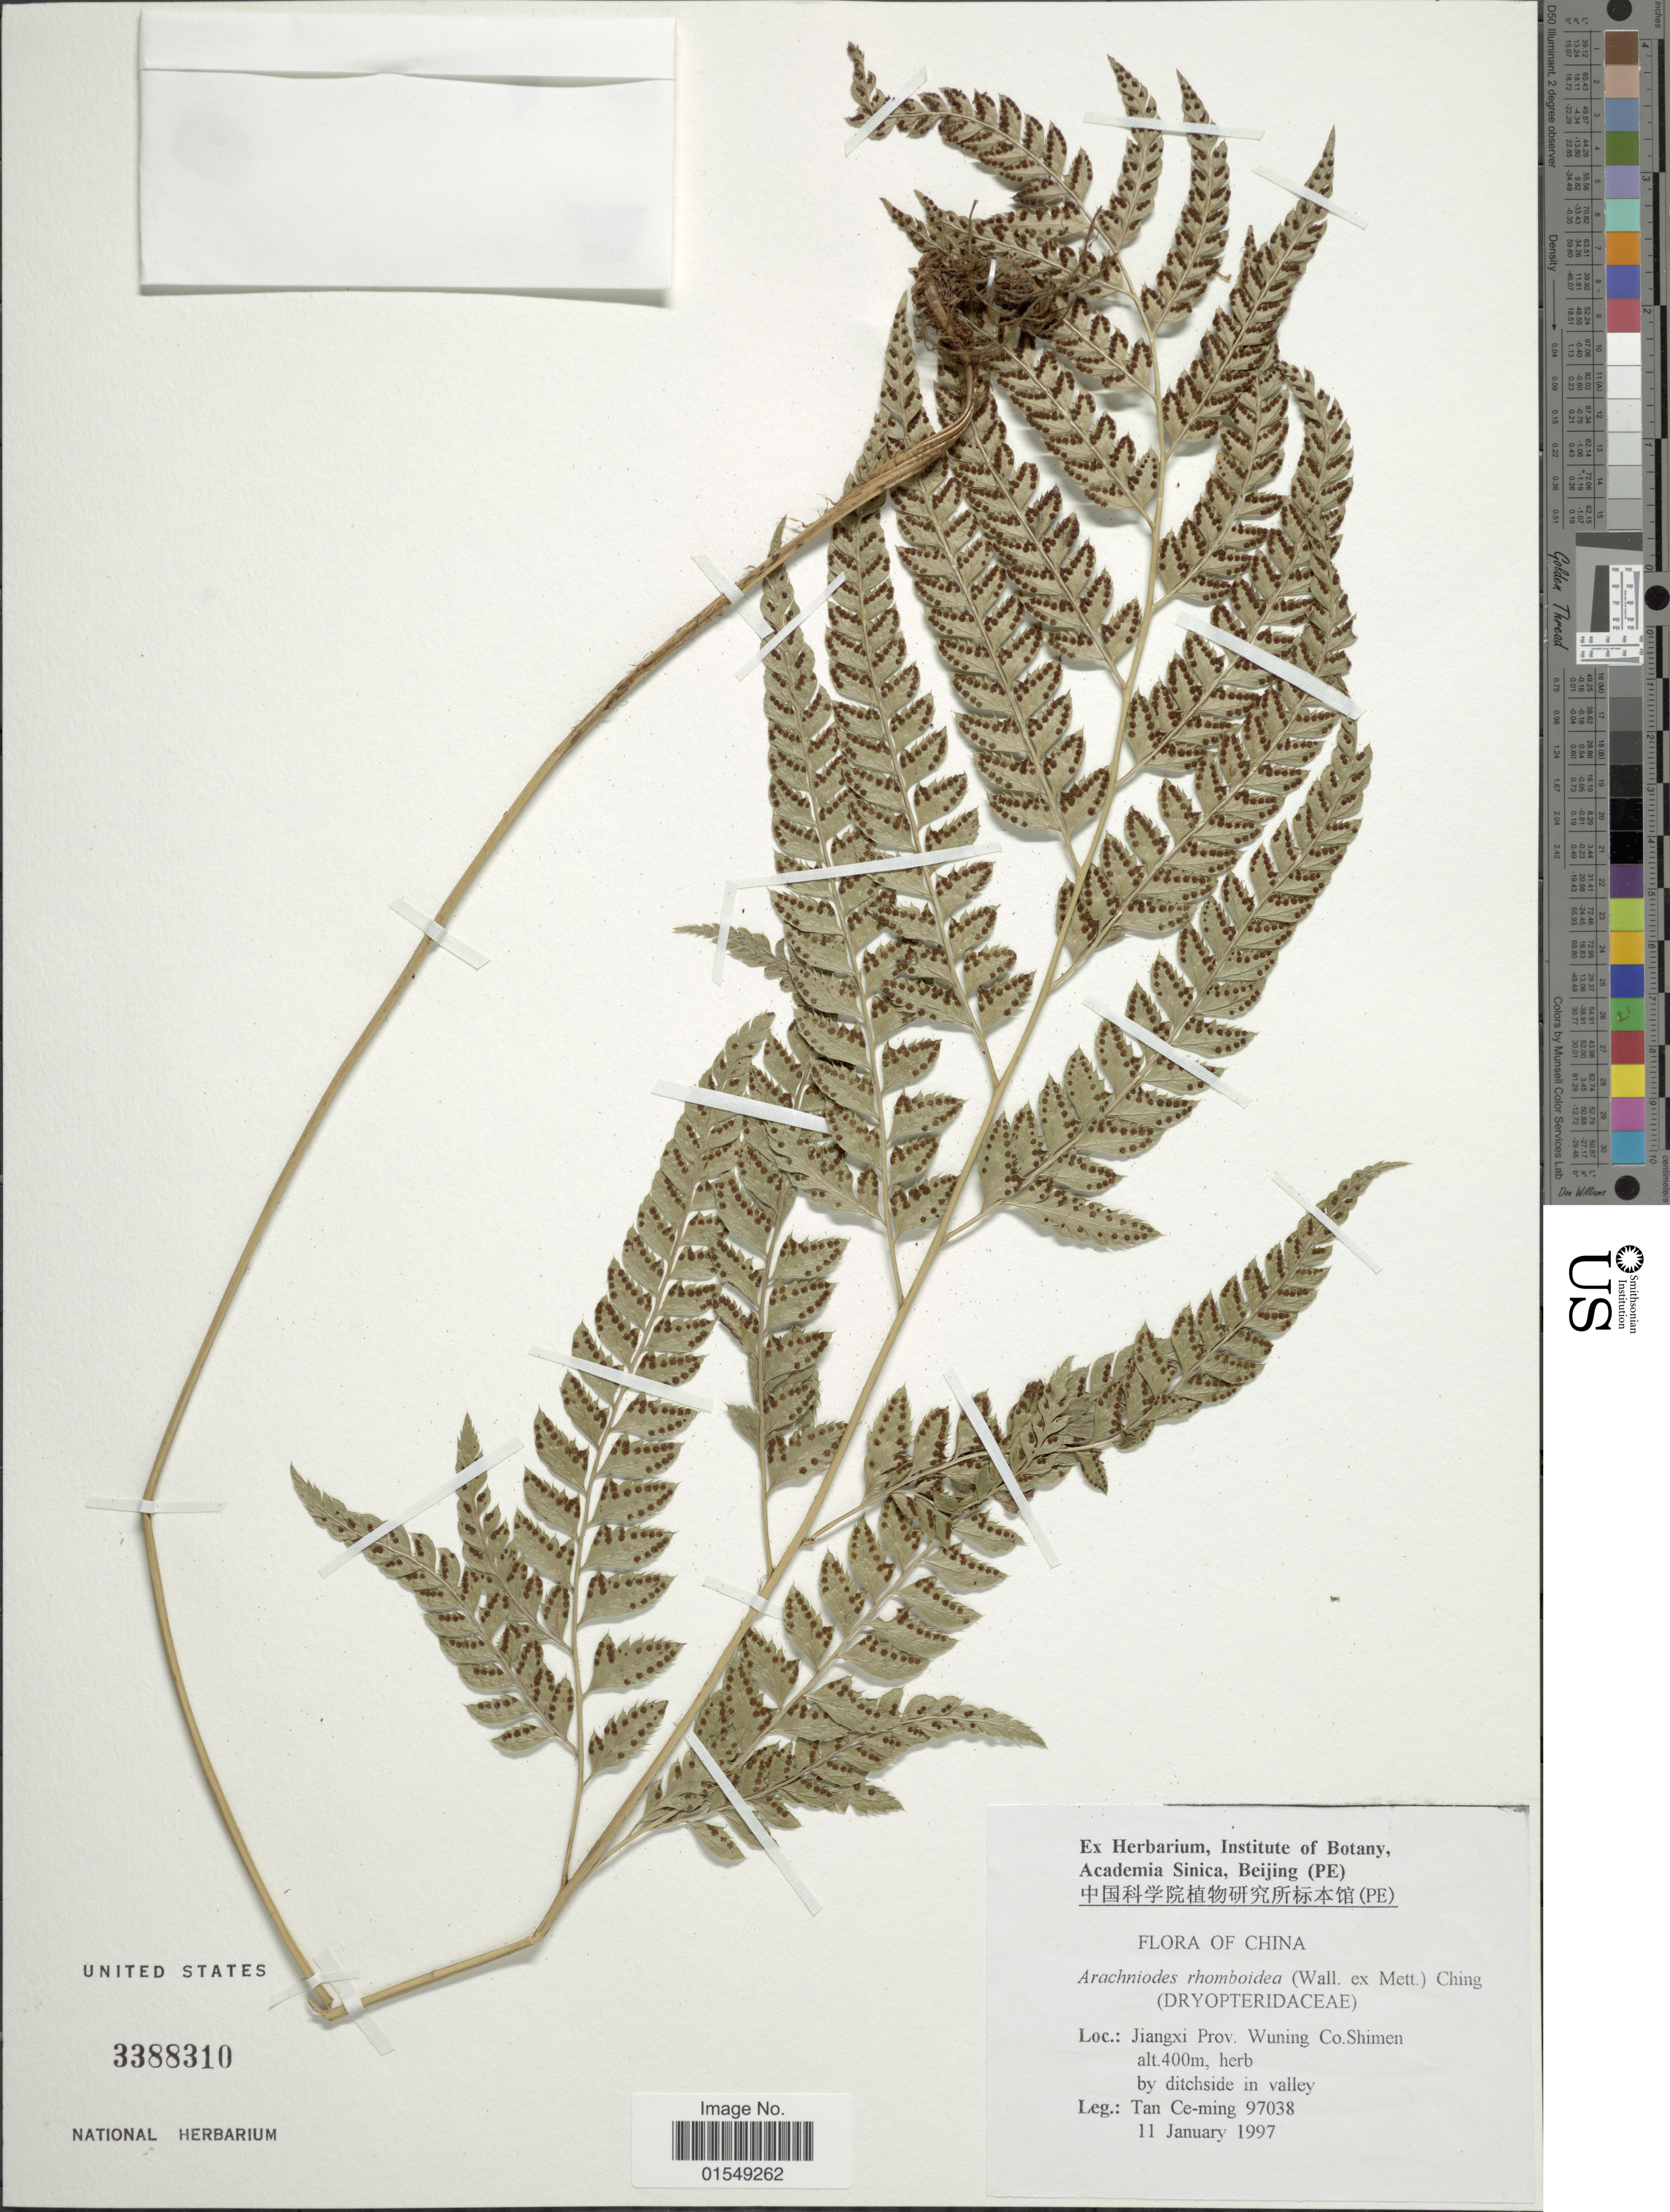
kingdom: Plantae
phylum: Tracheophyta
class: Polypodiopsida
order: Polypodiales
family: Dryopteridaceae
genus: Arachniodes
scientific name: Arachniodes rhomboidea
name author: (Schott) Ching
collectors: C. Tan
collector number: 97038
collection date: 1997-01-11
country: China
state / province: Jiangxi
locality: Jiangxi Prov., Wuning Co. Shimen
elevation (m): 400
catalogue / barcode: US 3388310